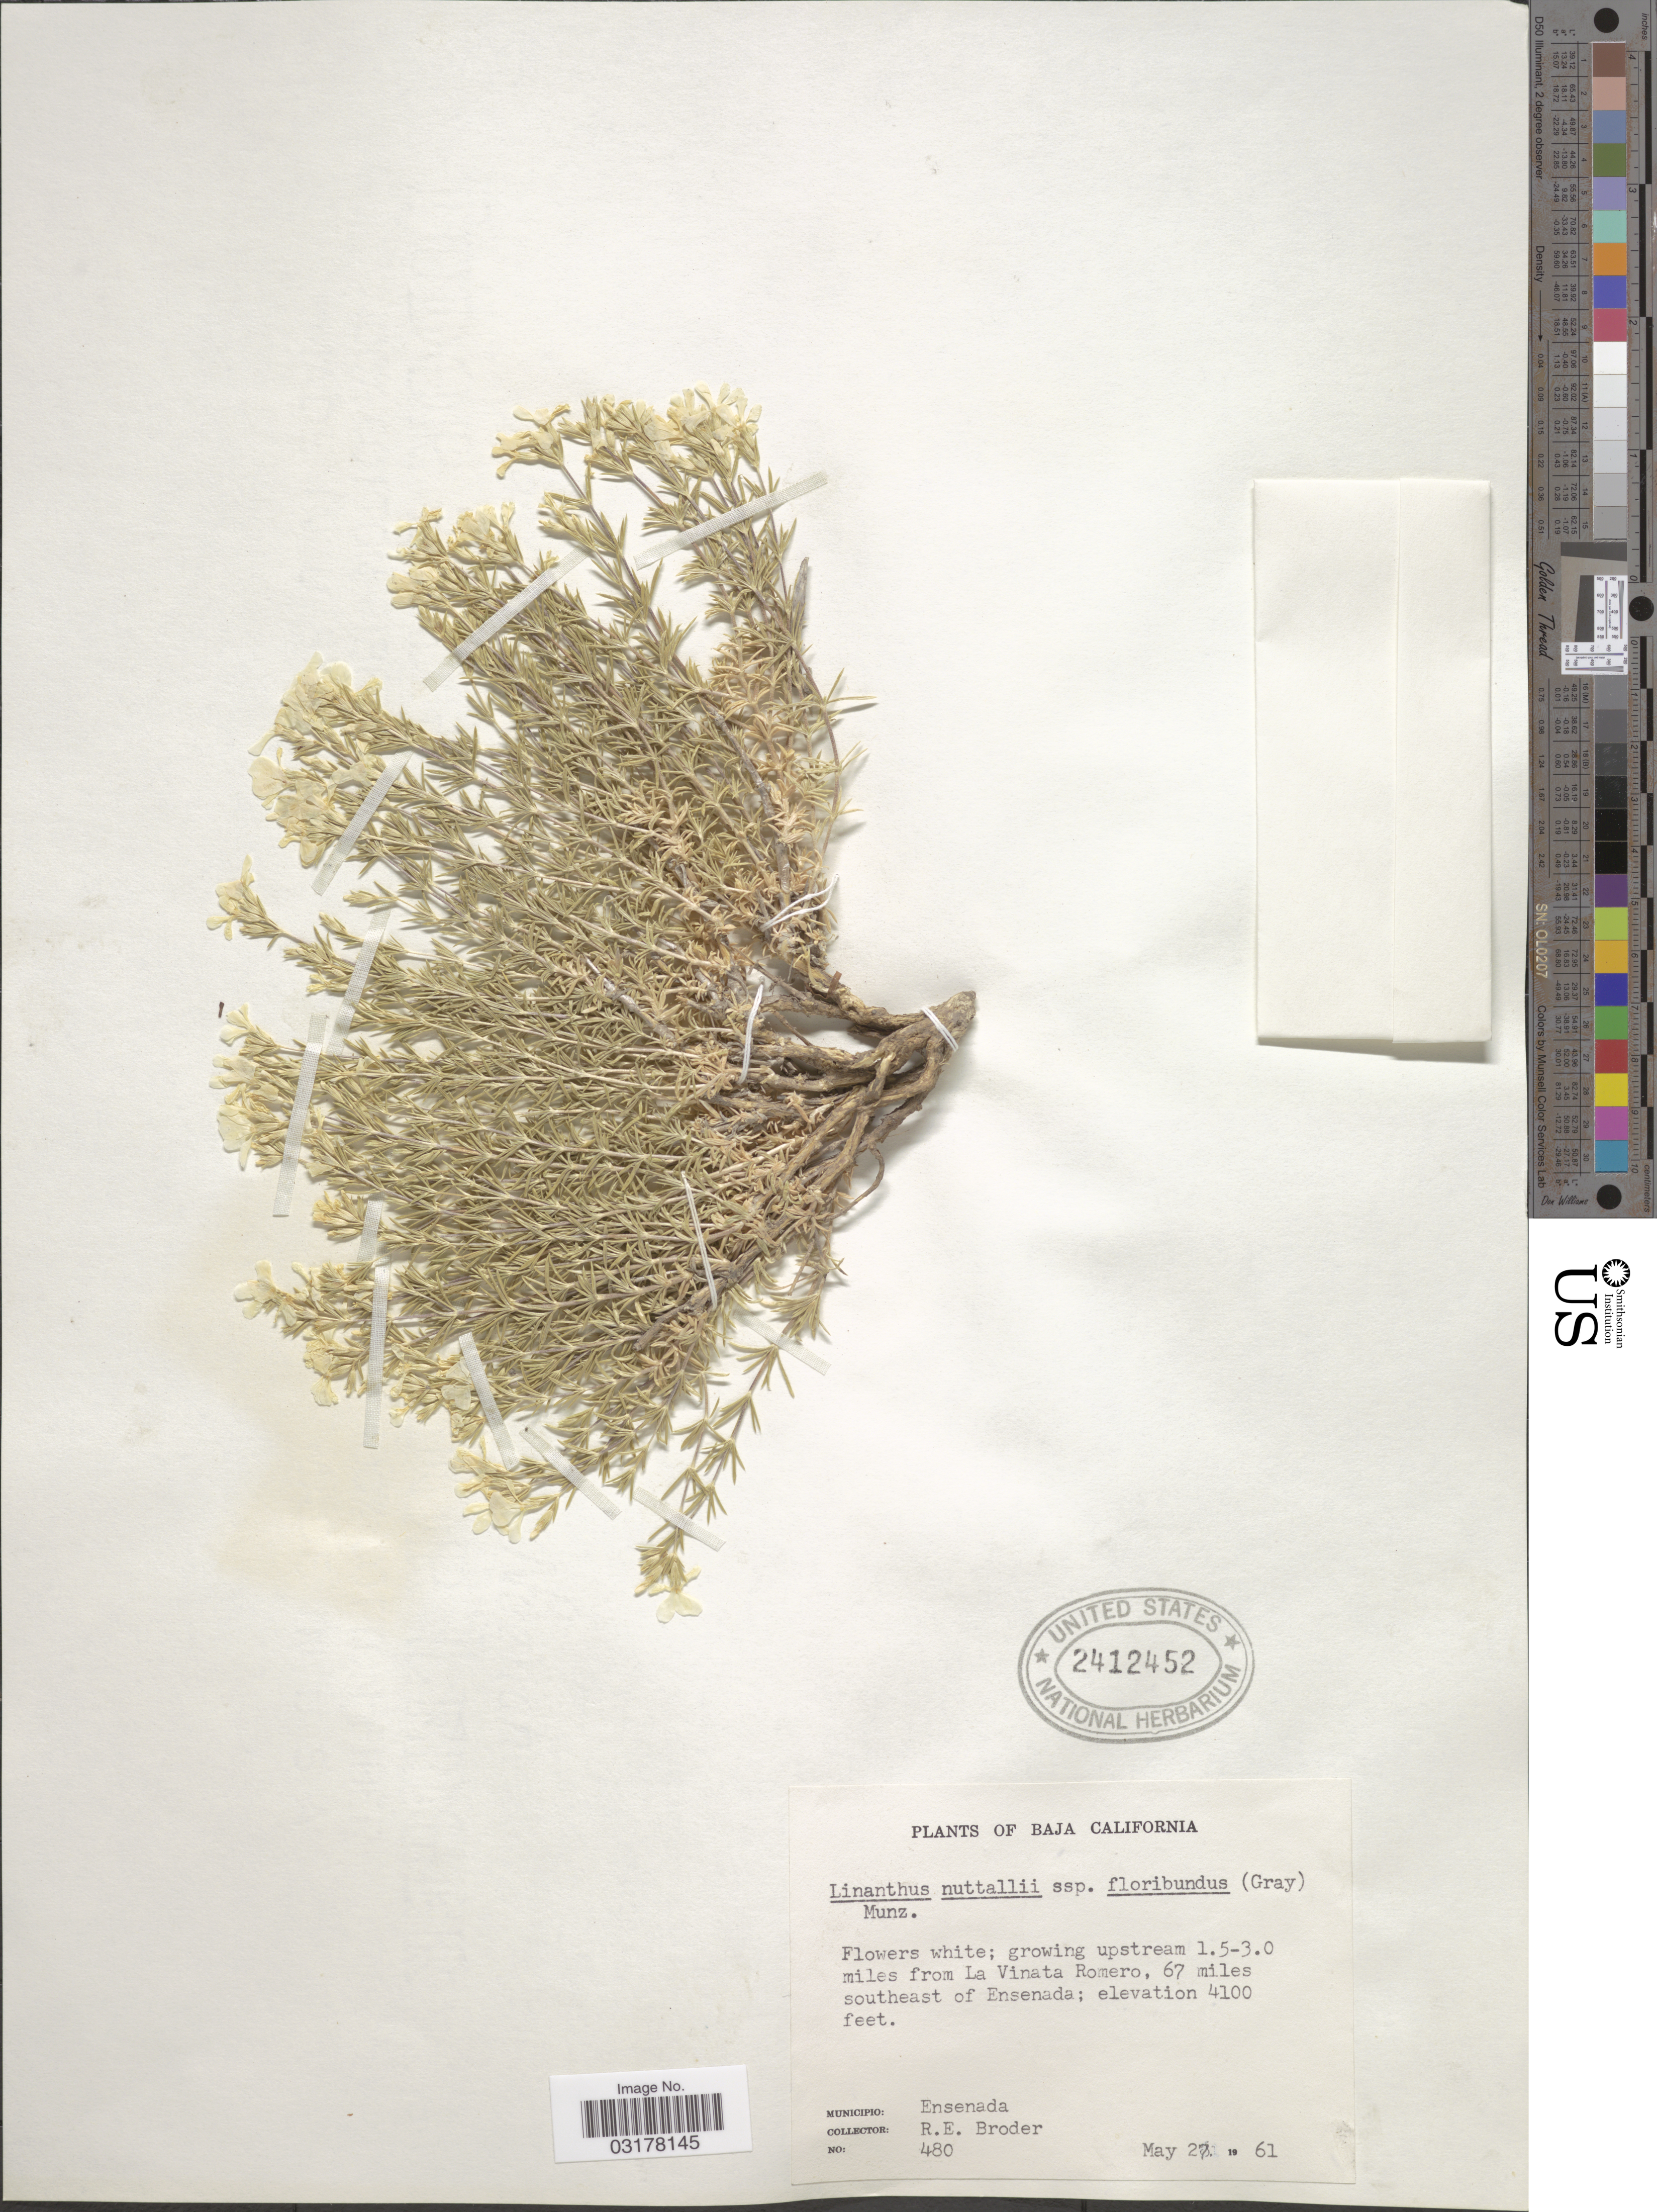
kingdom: Plantae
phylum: Tracheophyta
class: Magnoliopsida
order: Ericales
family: Polemoniaceae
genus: Leptosiphon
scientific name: Leptosiphon floribundus subsp. floribundus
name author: (A. Gray) J.M. Porter & L.A. Johnson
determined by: Strong, Mark T., (BOT), Smithsonian Institution - National Museum of Natural History (UNITED STATES)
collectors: R. Broder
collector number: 480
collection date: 1961-05-27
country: Mexico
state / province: Baja California Norte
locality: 1.5-3.0 miles from La Vinata Romero, 67 miles southeast of Ensenada. Municipio: Ensenada.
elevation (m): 1250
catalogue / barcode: US 2412452